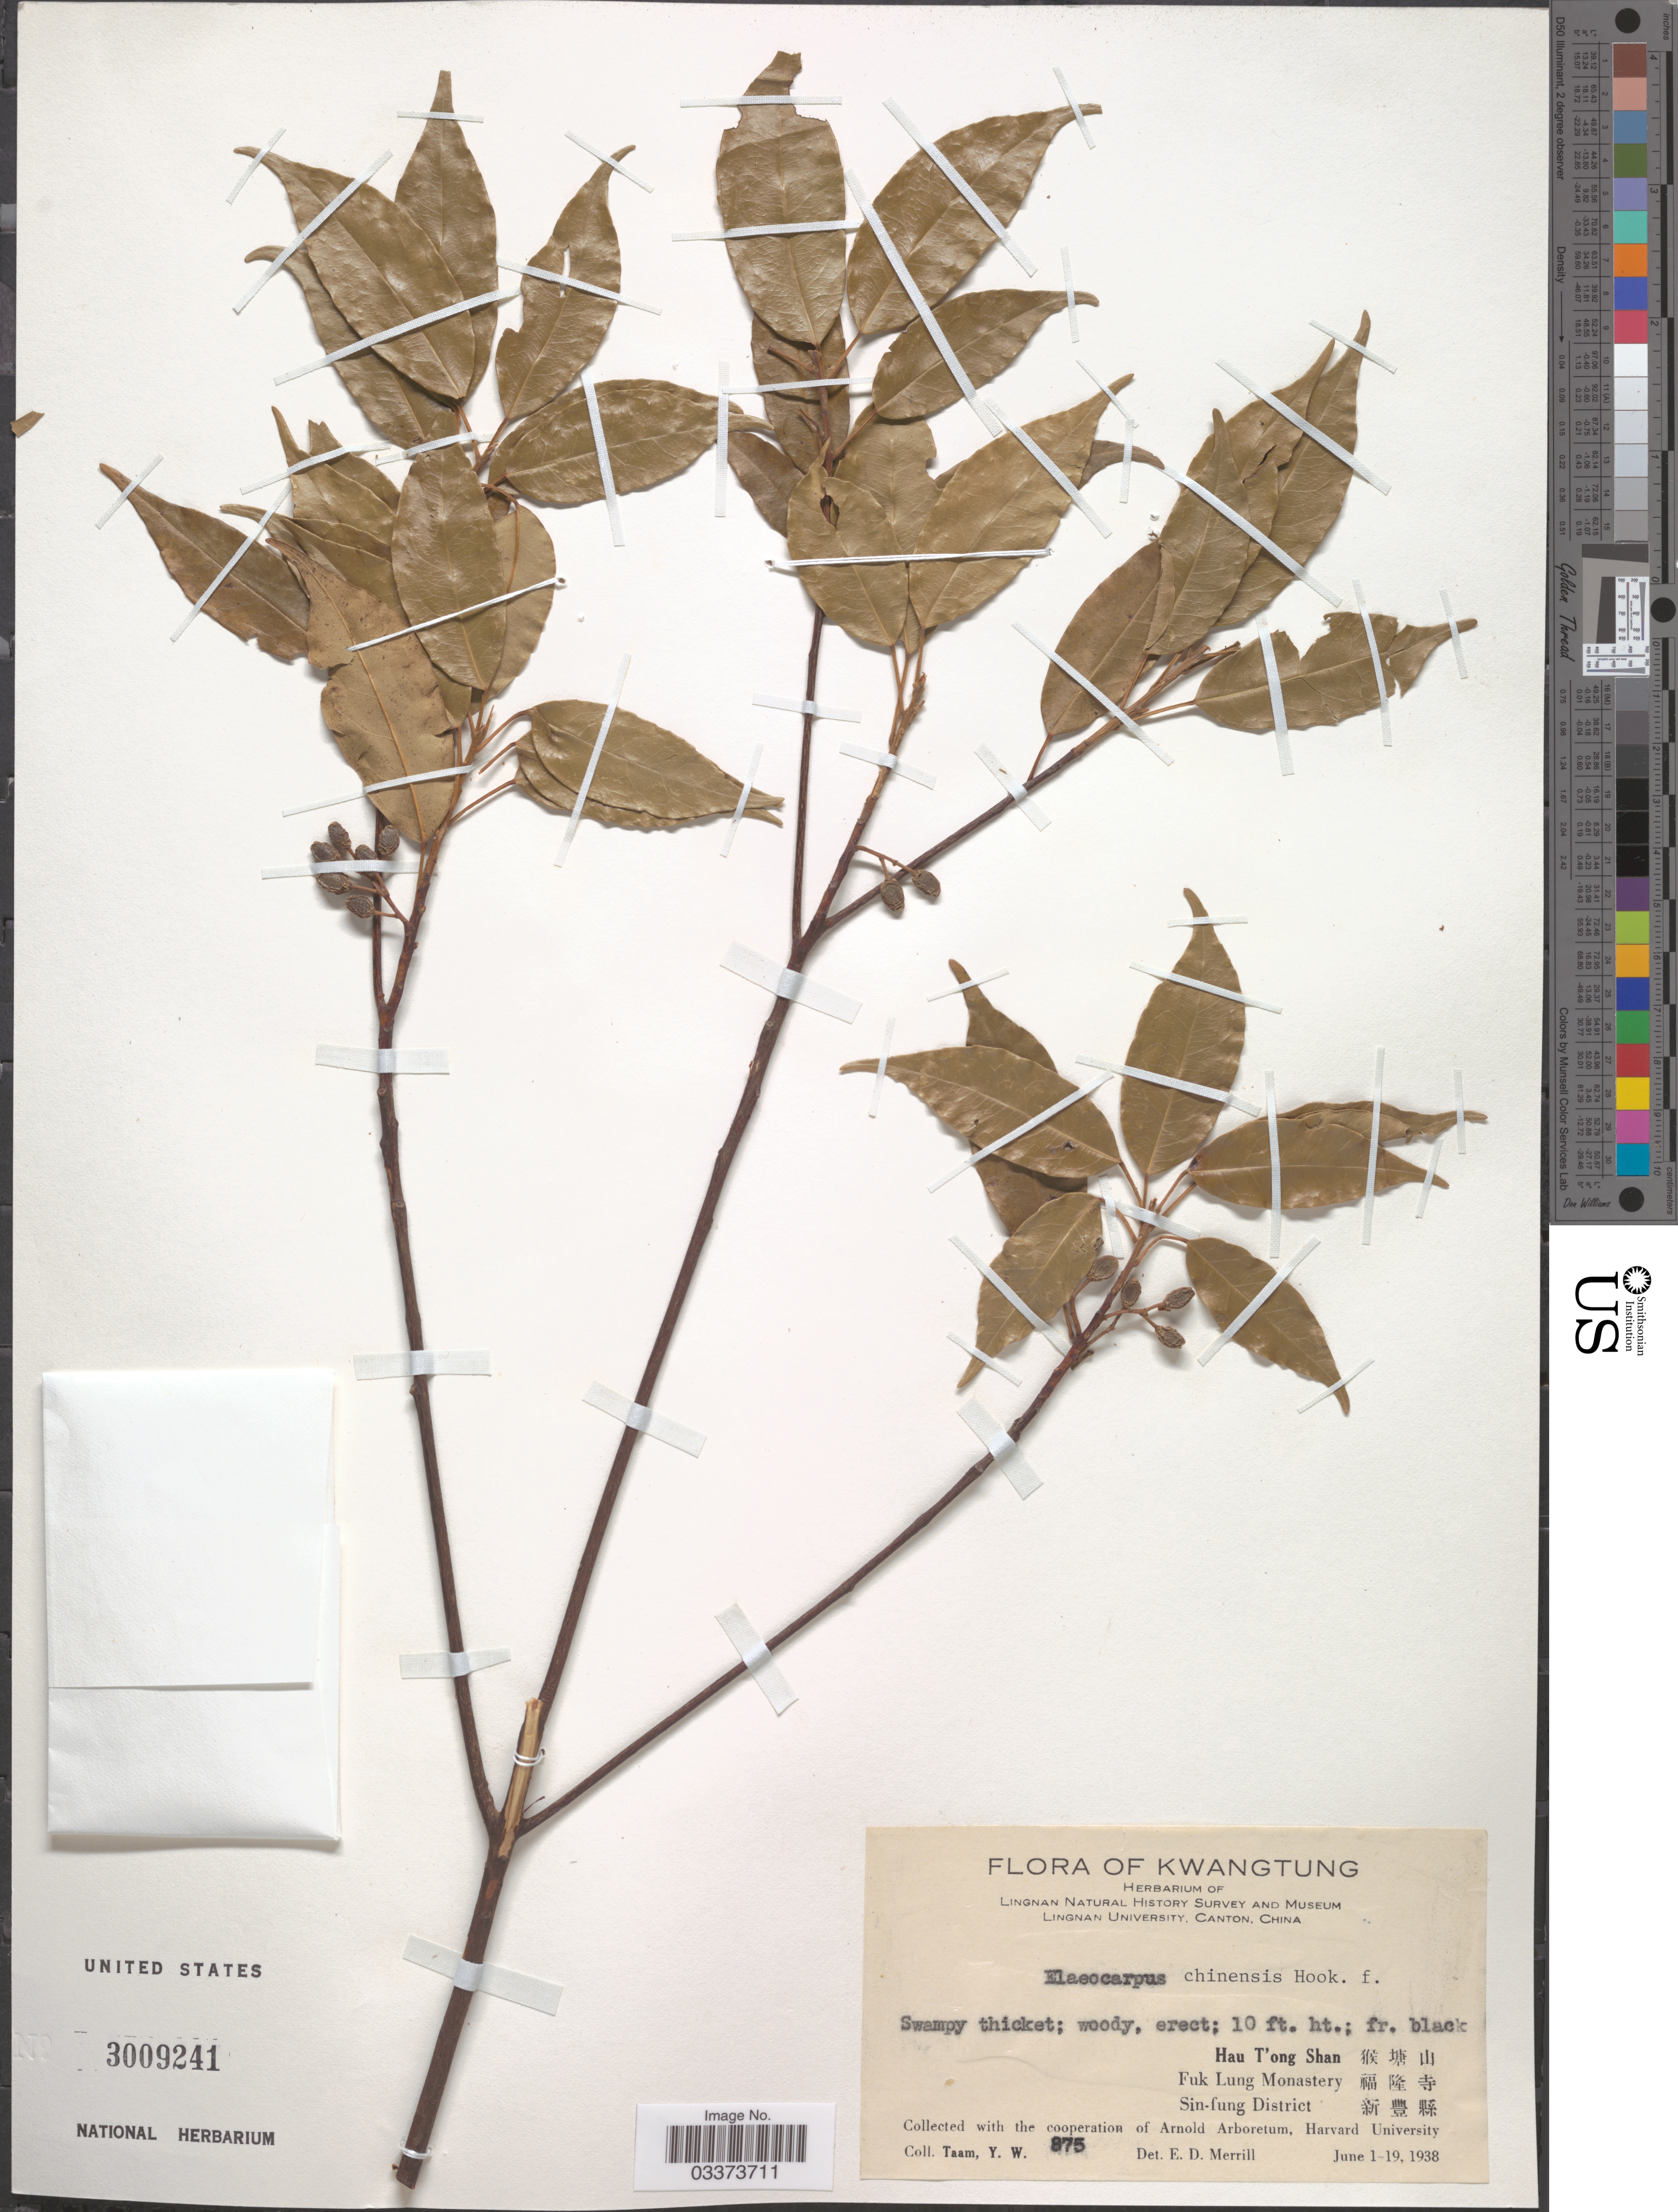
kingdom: Plantae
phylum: Tracheophyta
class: Magnoliopsida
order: Oxalidales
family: Elaeocarpaceae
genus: Elaeocarpus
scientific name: Elaeocarpus chinensis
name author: (A. Gray & Ch) Hook. f.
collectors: Y. W. Taam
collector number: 875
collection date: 1938-06-01/1938-06-19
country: China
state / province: Guangdong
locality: Kwangtung, Hau T'ong Shan X, Fuk Lung Monastery X, Sin-fung District X.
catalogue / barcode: US 3009241